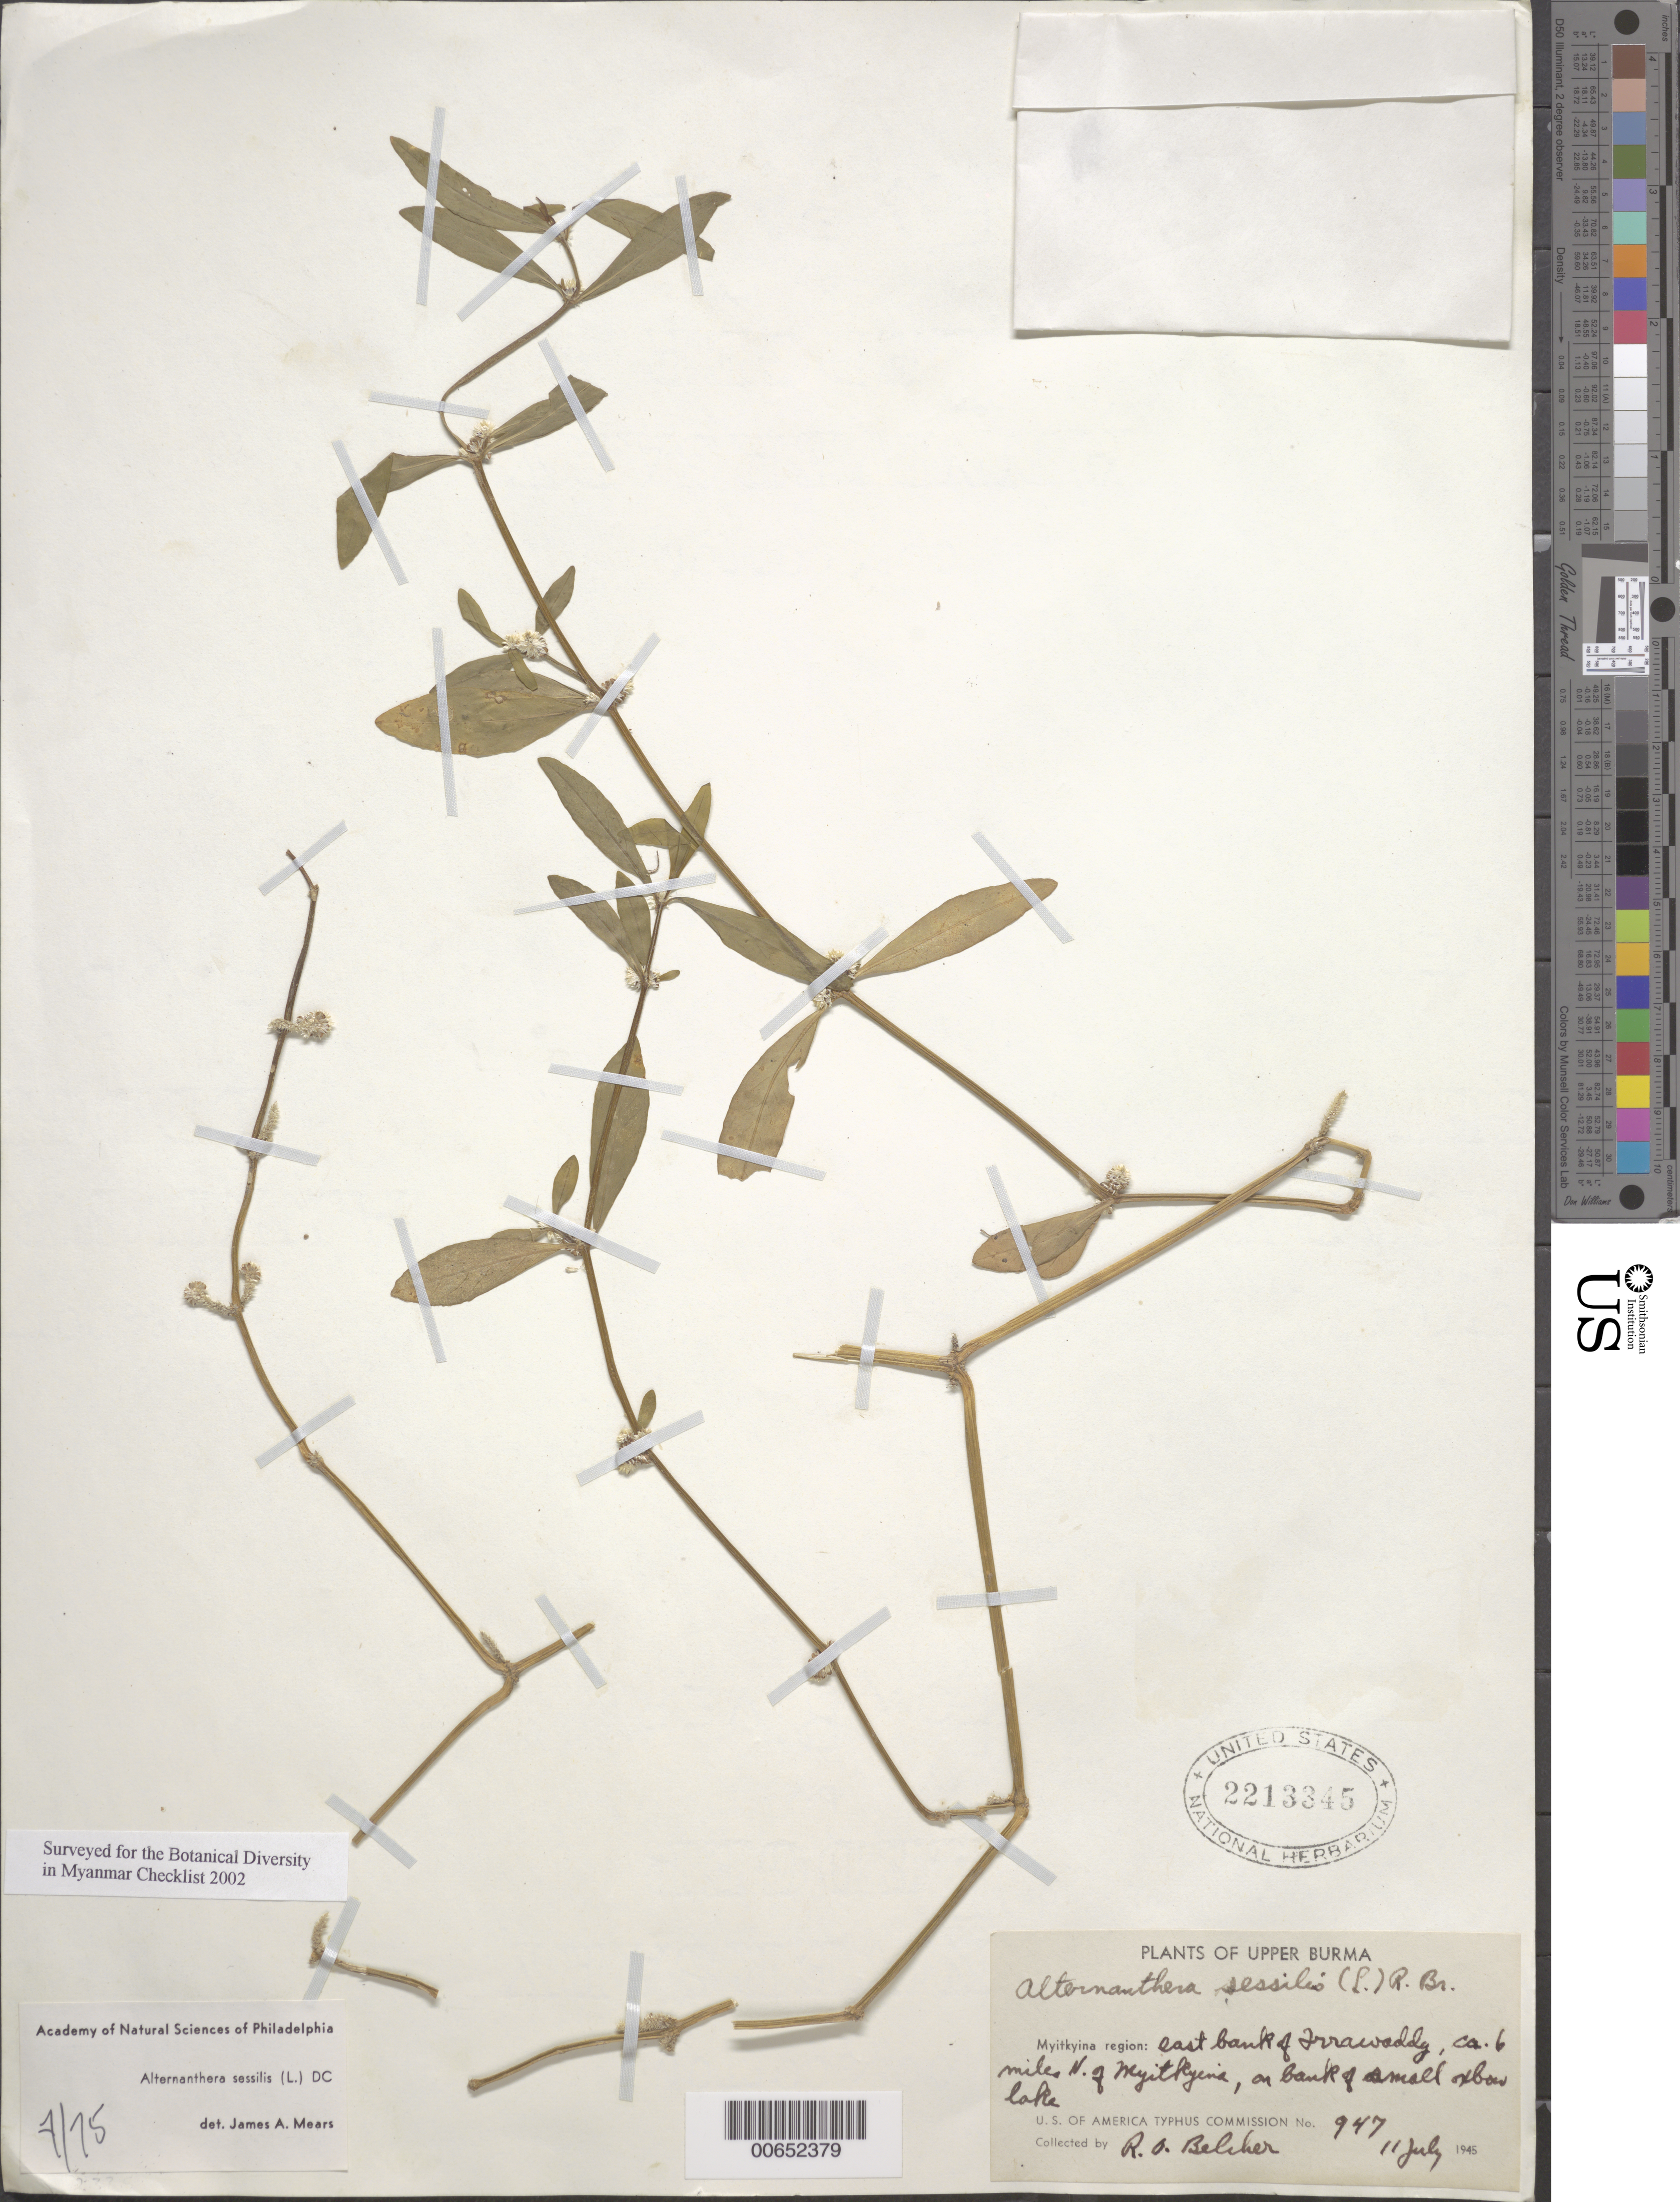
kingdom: Plantae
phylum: Tracheophyta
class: Magnoliopsida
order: Caryophyllales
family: Amaranthaceae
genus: Alternanthera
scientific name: Alternanthera sessilis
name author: (L.) DC.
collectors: R. Belcher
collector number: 947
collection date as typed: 11 Jul 1945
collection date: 1945-07-11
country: Myanmar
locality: Upper Burma, E bank of Irrawaddy, N of Myitkyina.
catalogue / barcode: US 2213345